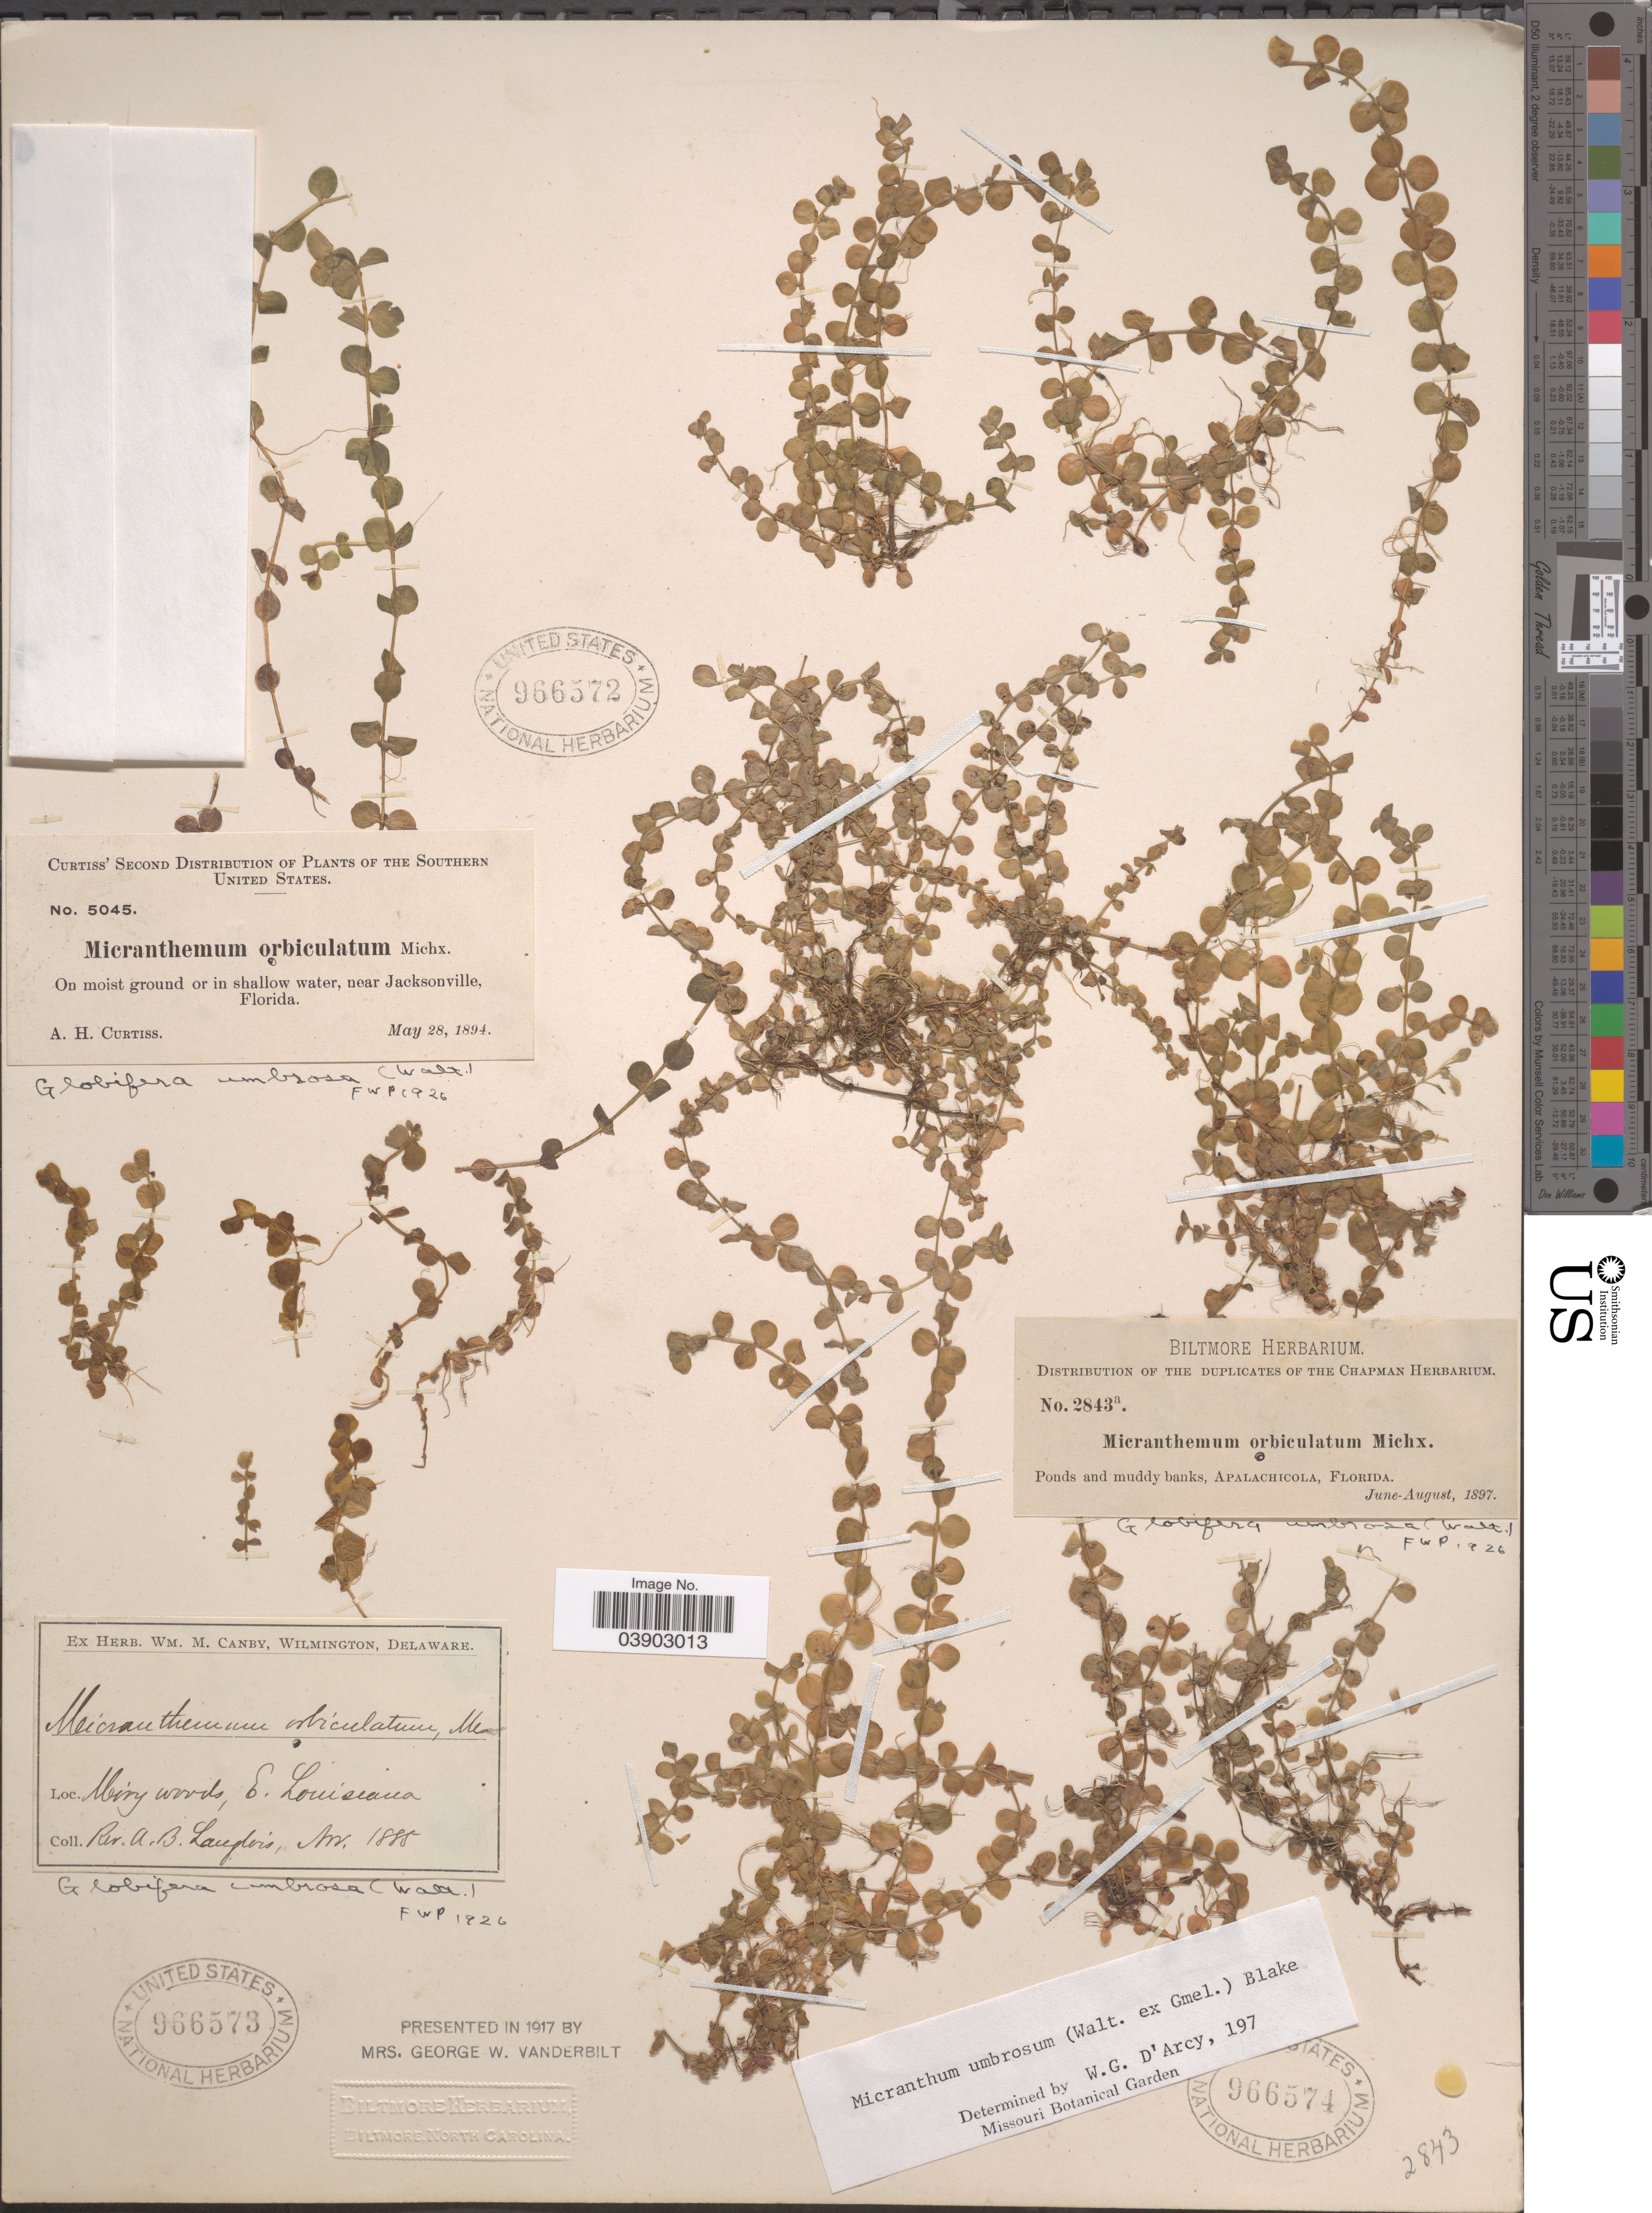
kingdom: Plantae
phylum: Tracheophyta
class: Magnoliopsida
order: Lamiales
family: Linderniaceae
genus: Micranthemum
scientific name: Micranthemum umbrosum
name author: (J.F. Gmel.) S.F. Blake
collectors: A. H. Curtiss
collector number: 5045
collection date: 1894-05-28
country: United States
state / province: Florida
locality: The Southern United States. Near Jacksonville.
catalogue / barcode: US 966572